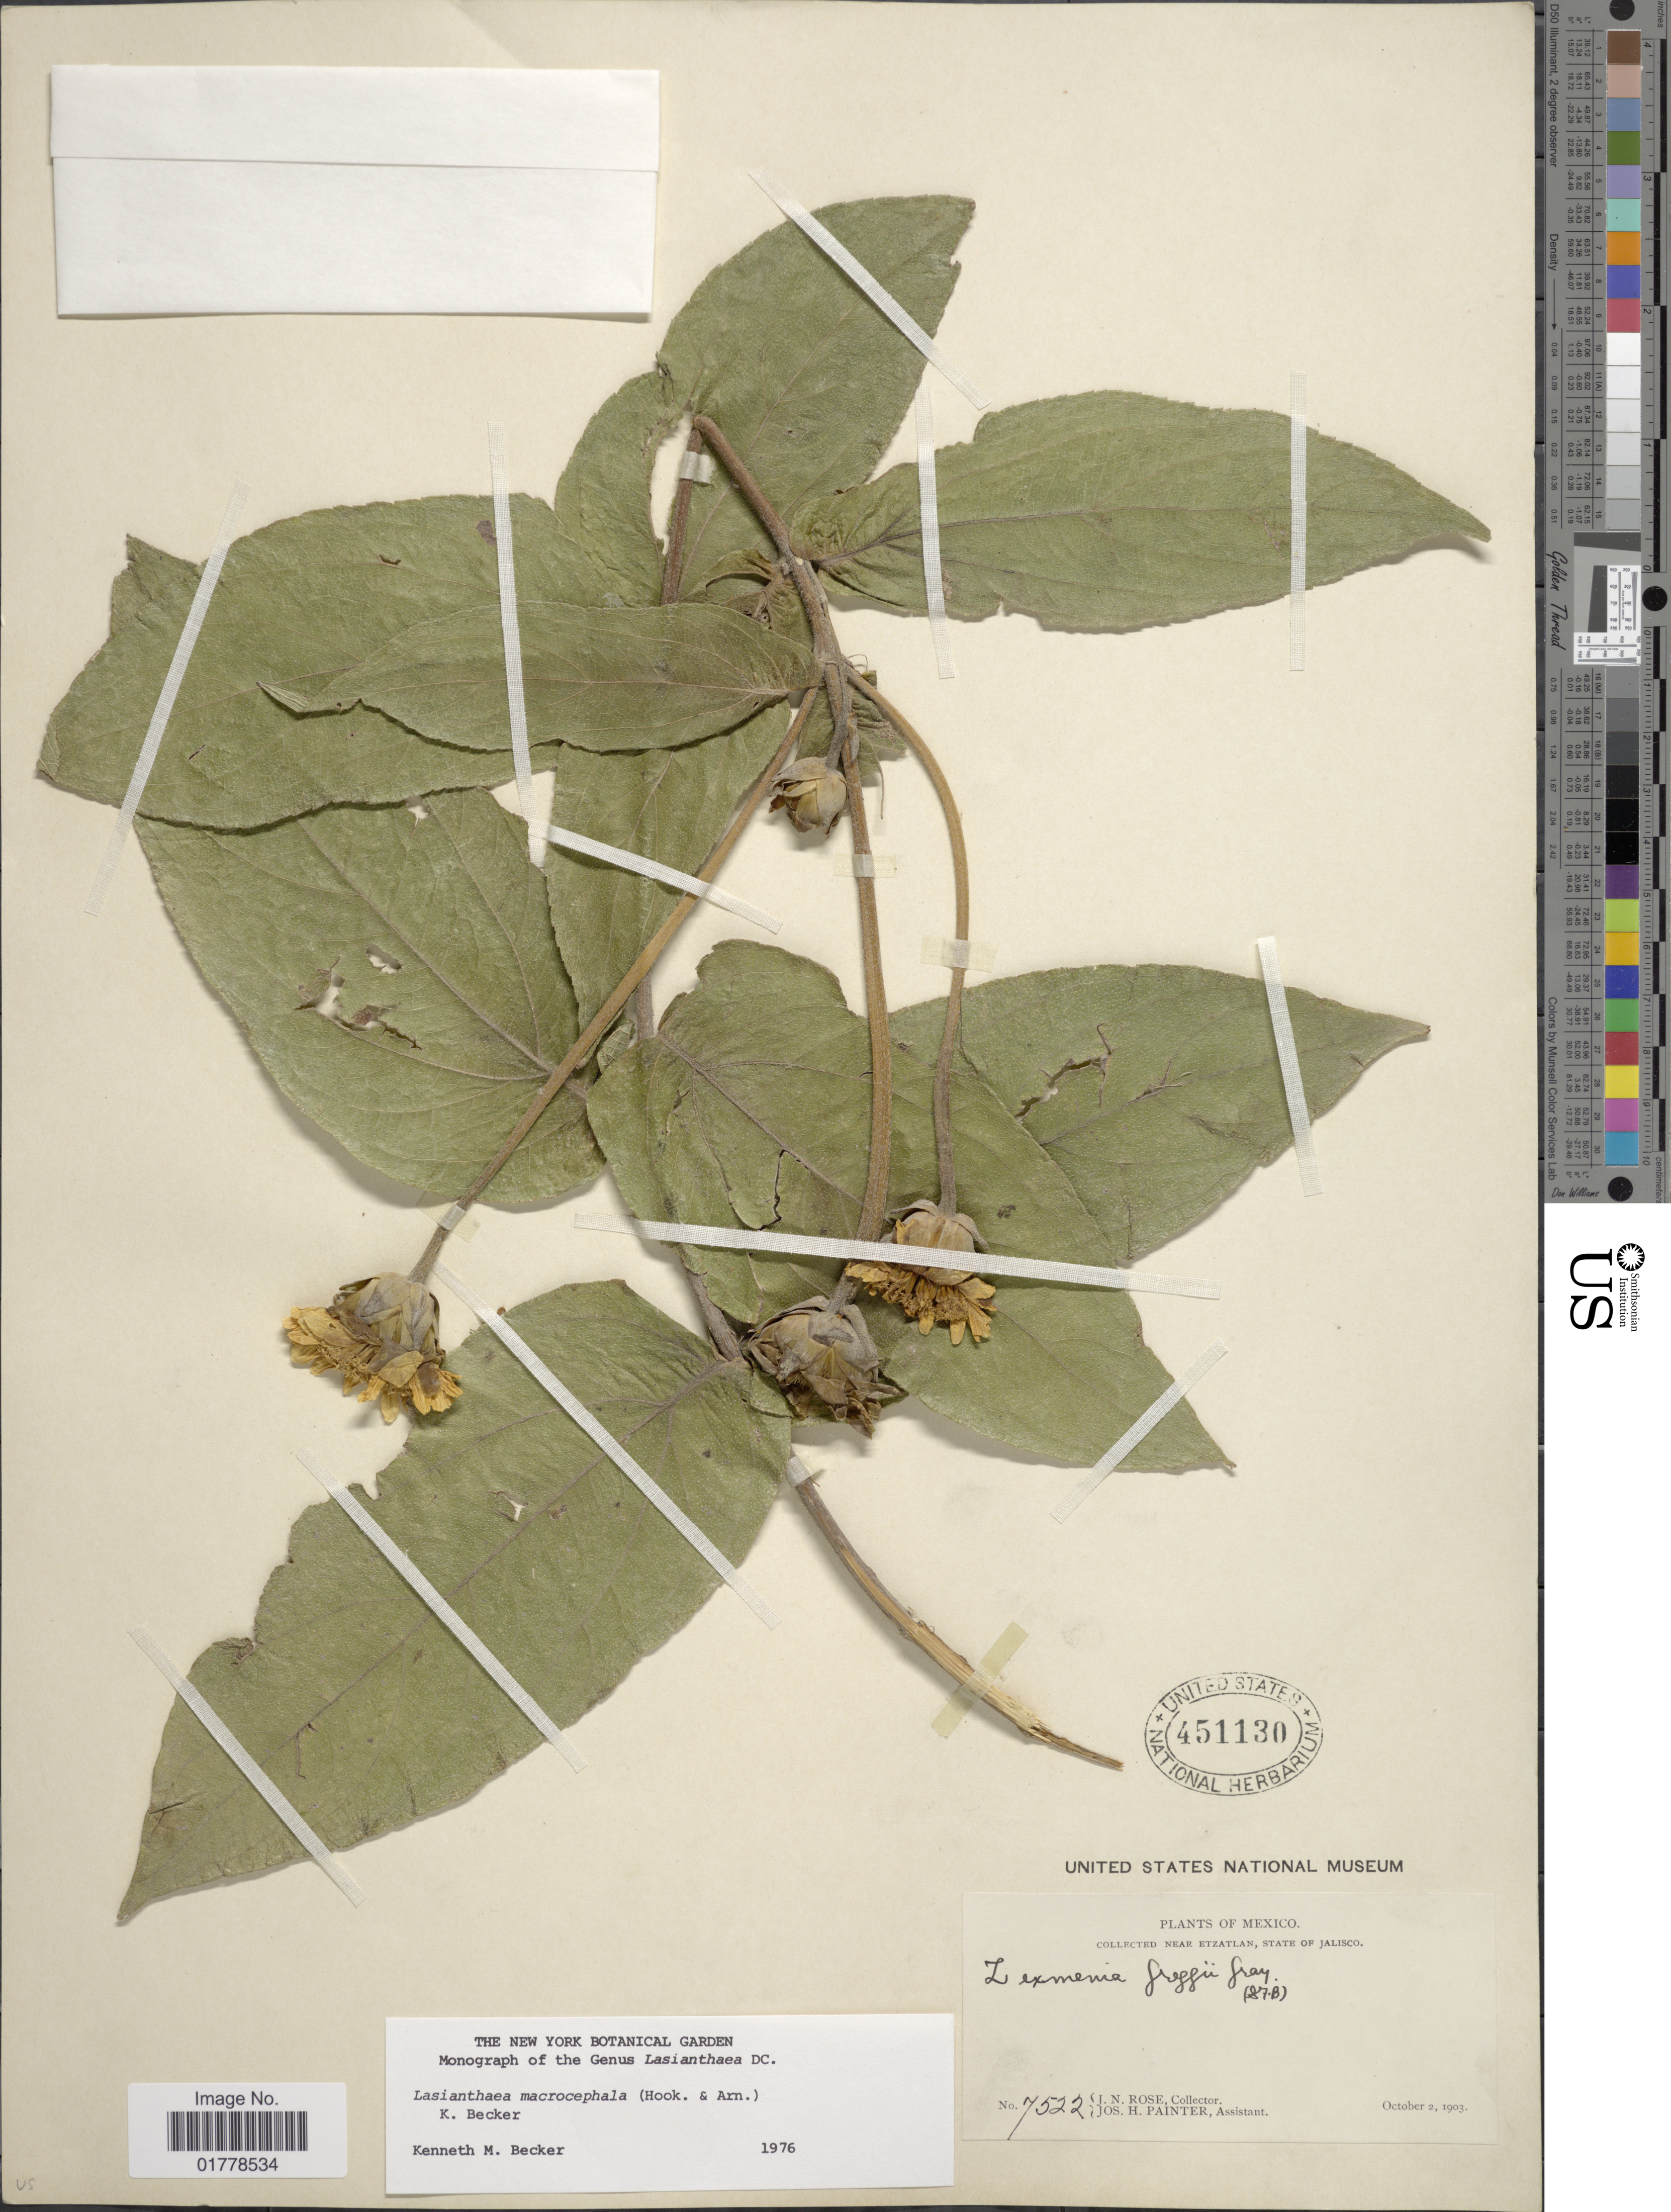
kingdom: Plantae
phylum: Tracheophyta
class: Magnoliopsida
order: Asterales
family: Asteraceae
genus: Lasianthaea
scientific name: Lasianthaea macrocephala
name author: (Hook. & Arn.) K.M. Becker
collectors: J. N. Rose & J. H. Painter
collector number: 7522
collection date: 1903-10-02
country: Mexico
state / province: Jalisco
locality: Near Etzatlan, State of Jalisco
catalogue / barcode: US 451130